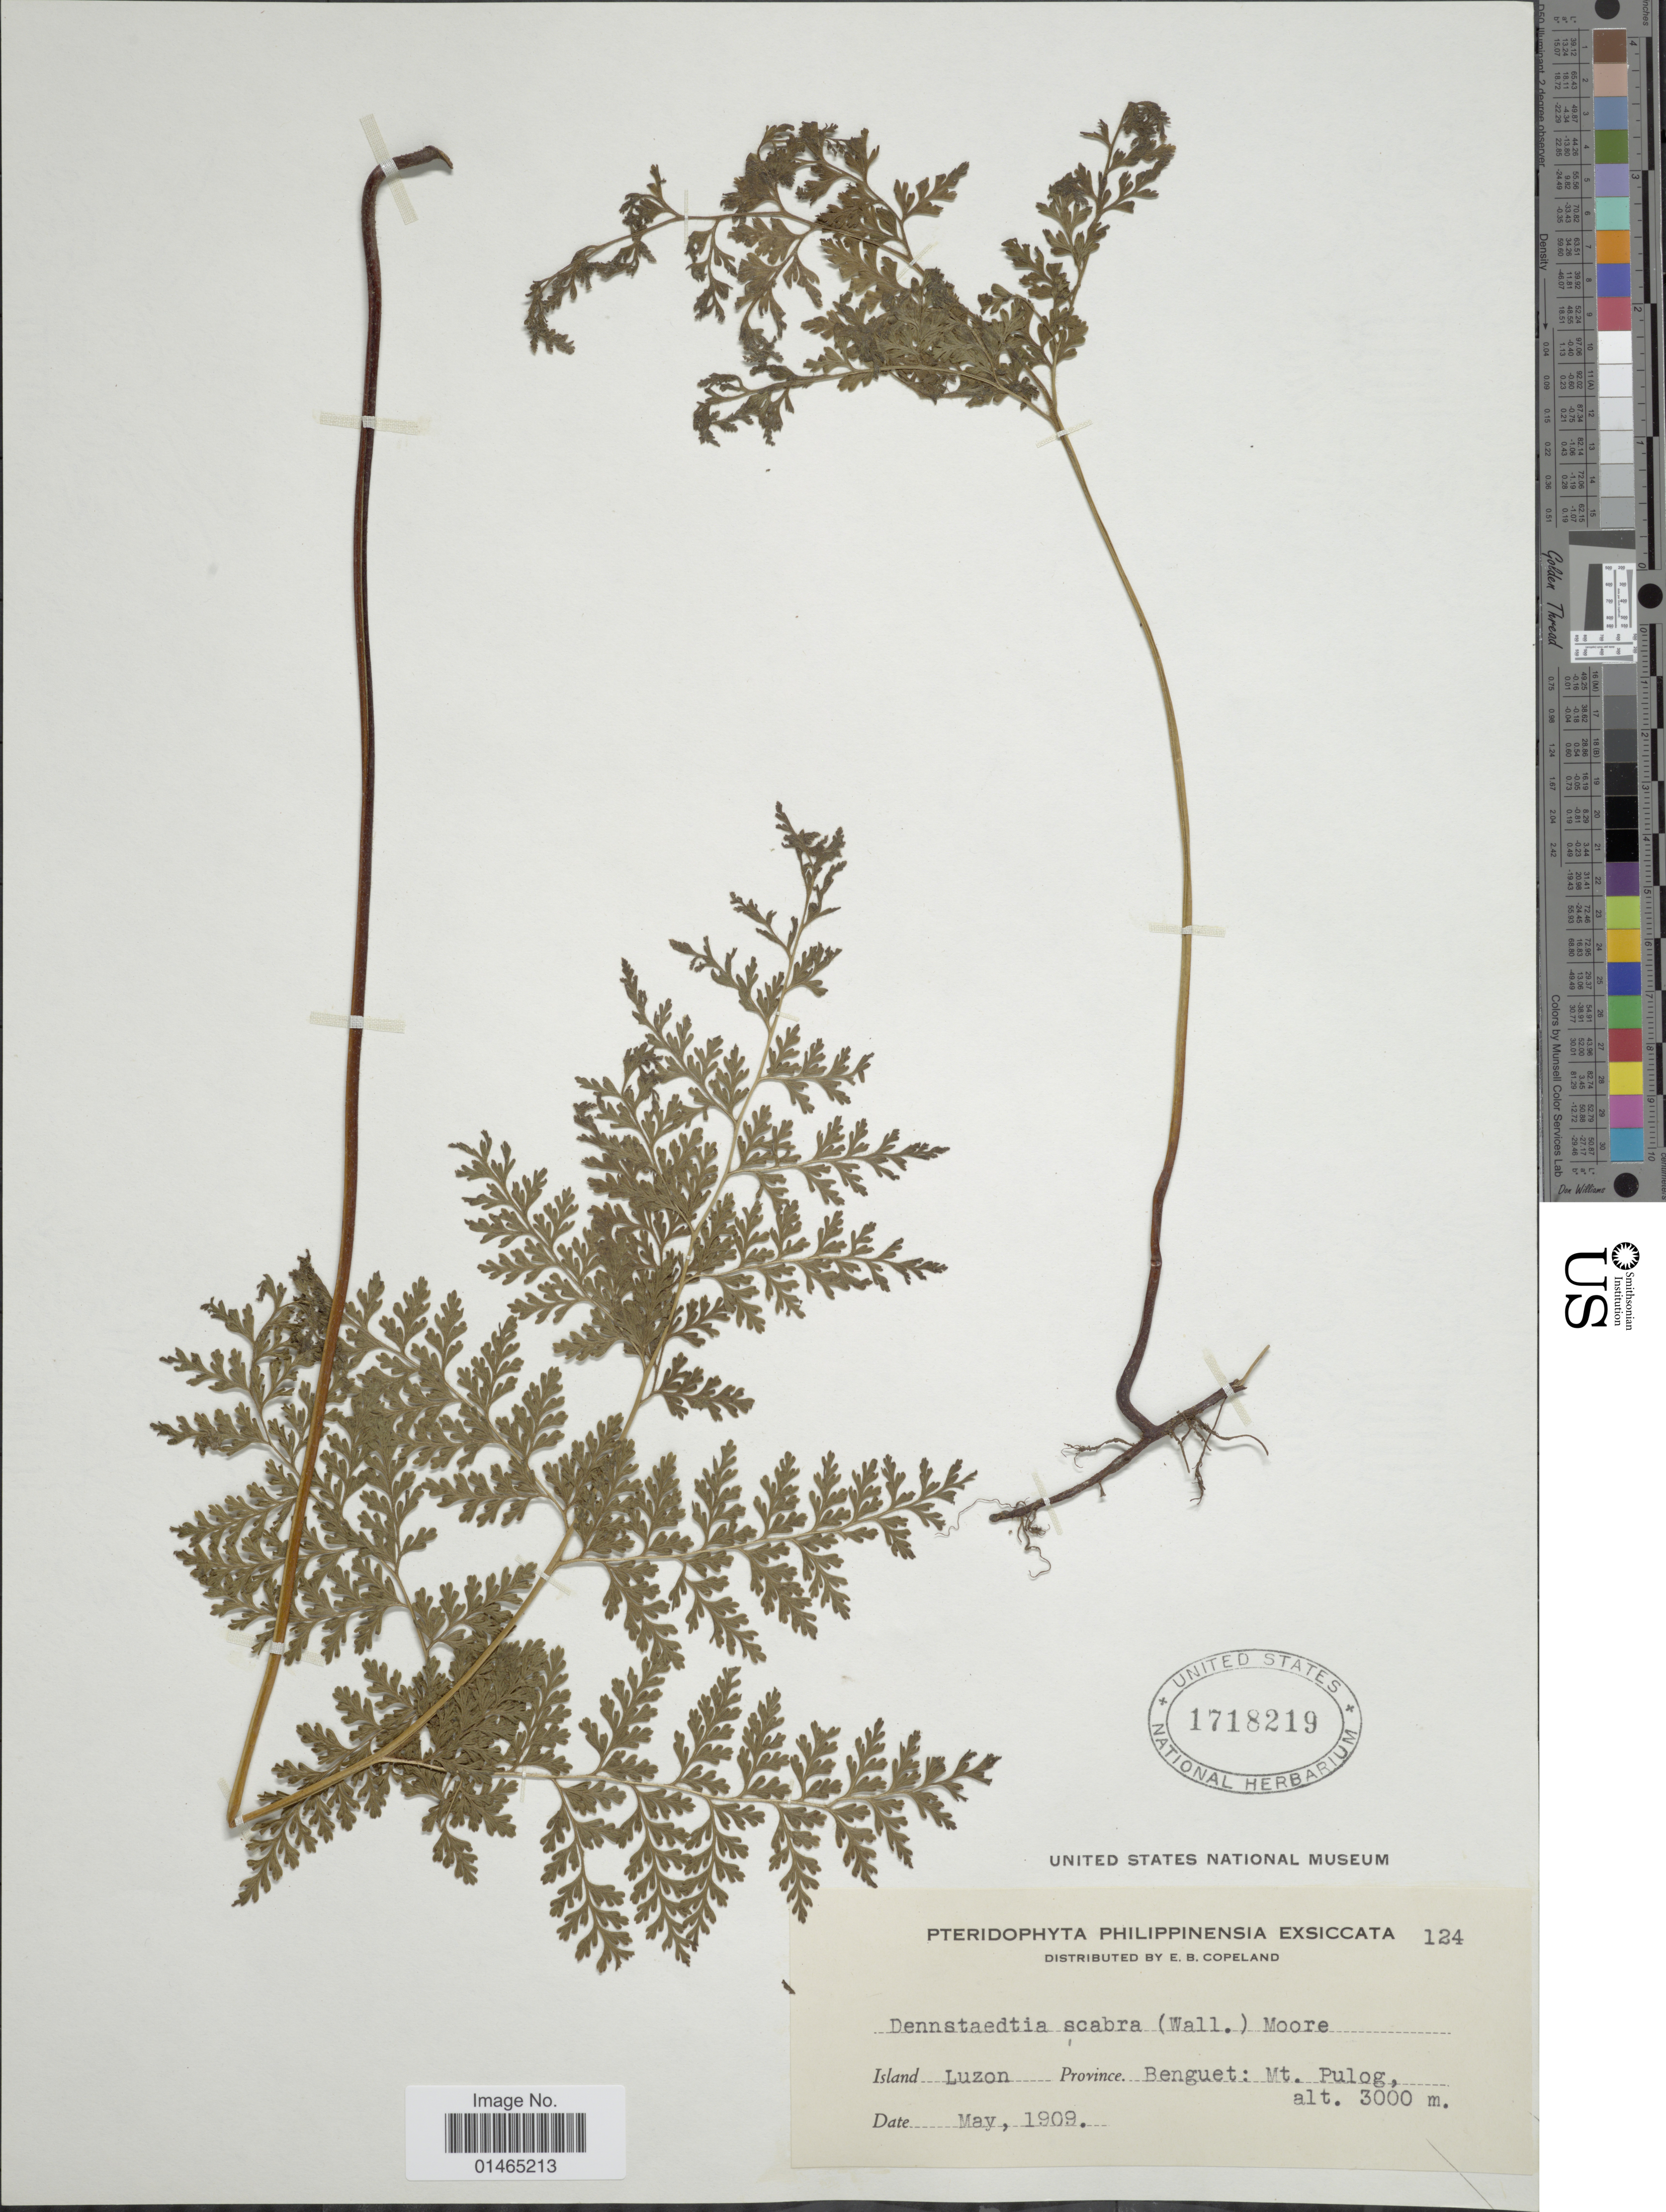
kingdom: Plantae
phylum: Tracheophyta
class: Polypodiopsida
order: Polypodiales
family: Dennstaedtiaceae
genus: Dennstaedtia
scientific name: Dennstaedtia scabra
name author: (Wall. ex Hook.) T. Moore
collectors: E. B. Copeland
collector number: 124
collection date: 1909-05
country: Philippines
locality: Island Luzon. Province Benguet: Mt. Pulog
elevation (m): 3000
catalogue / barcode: US 1718219